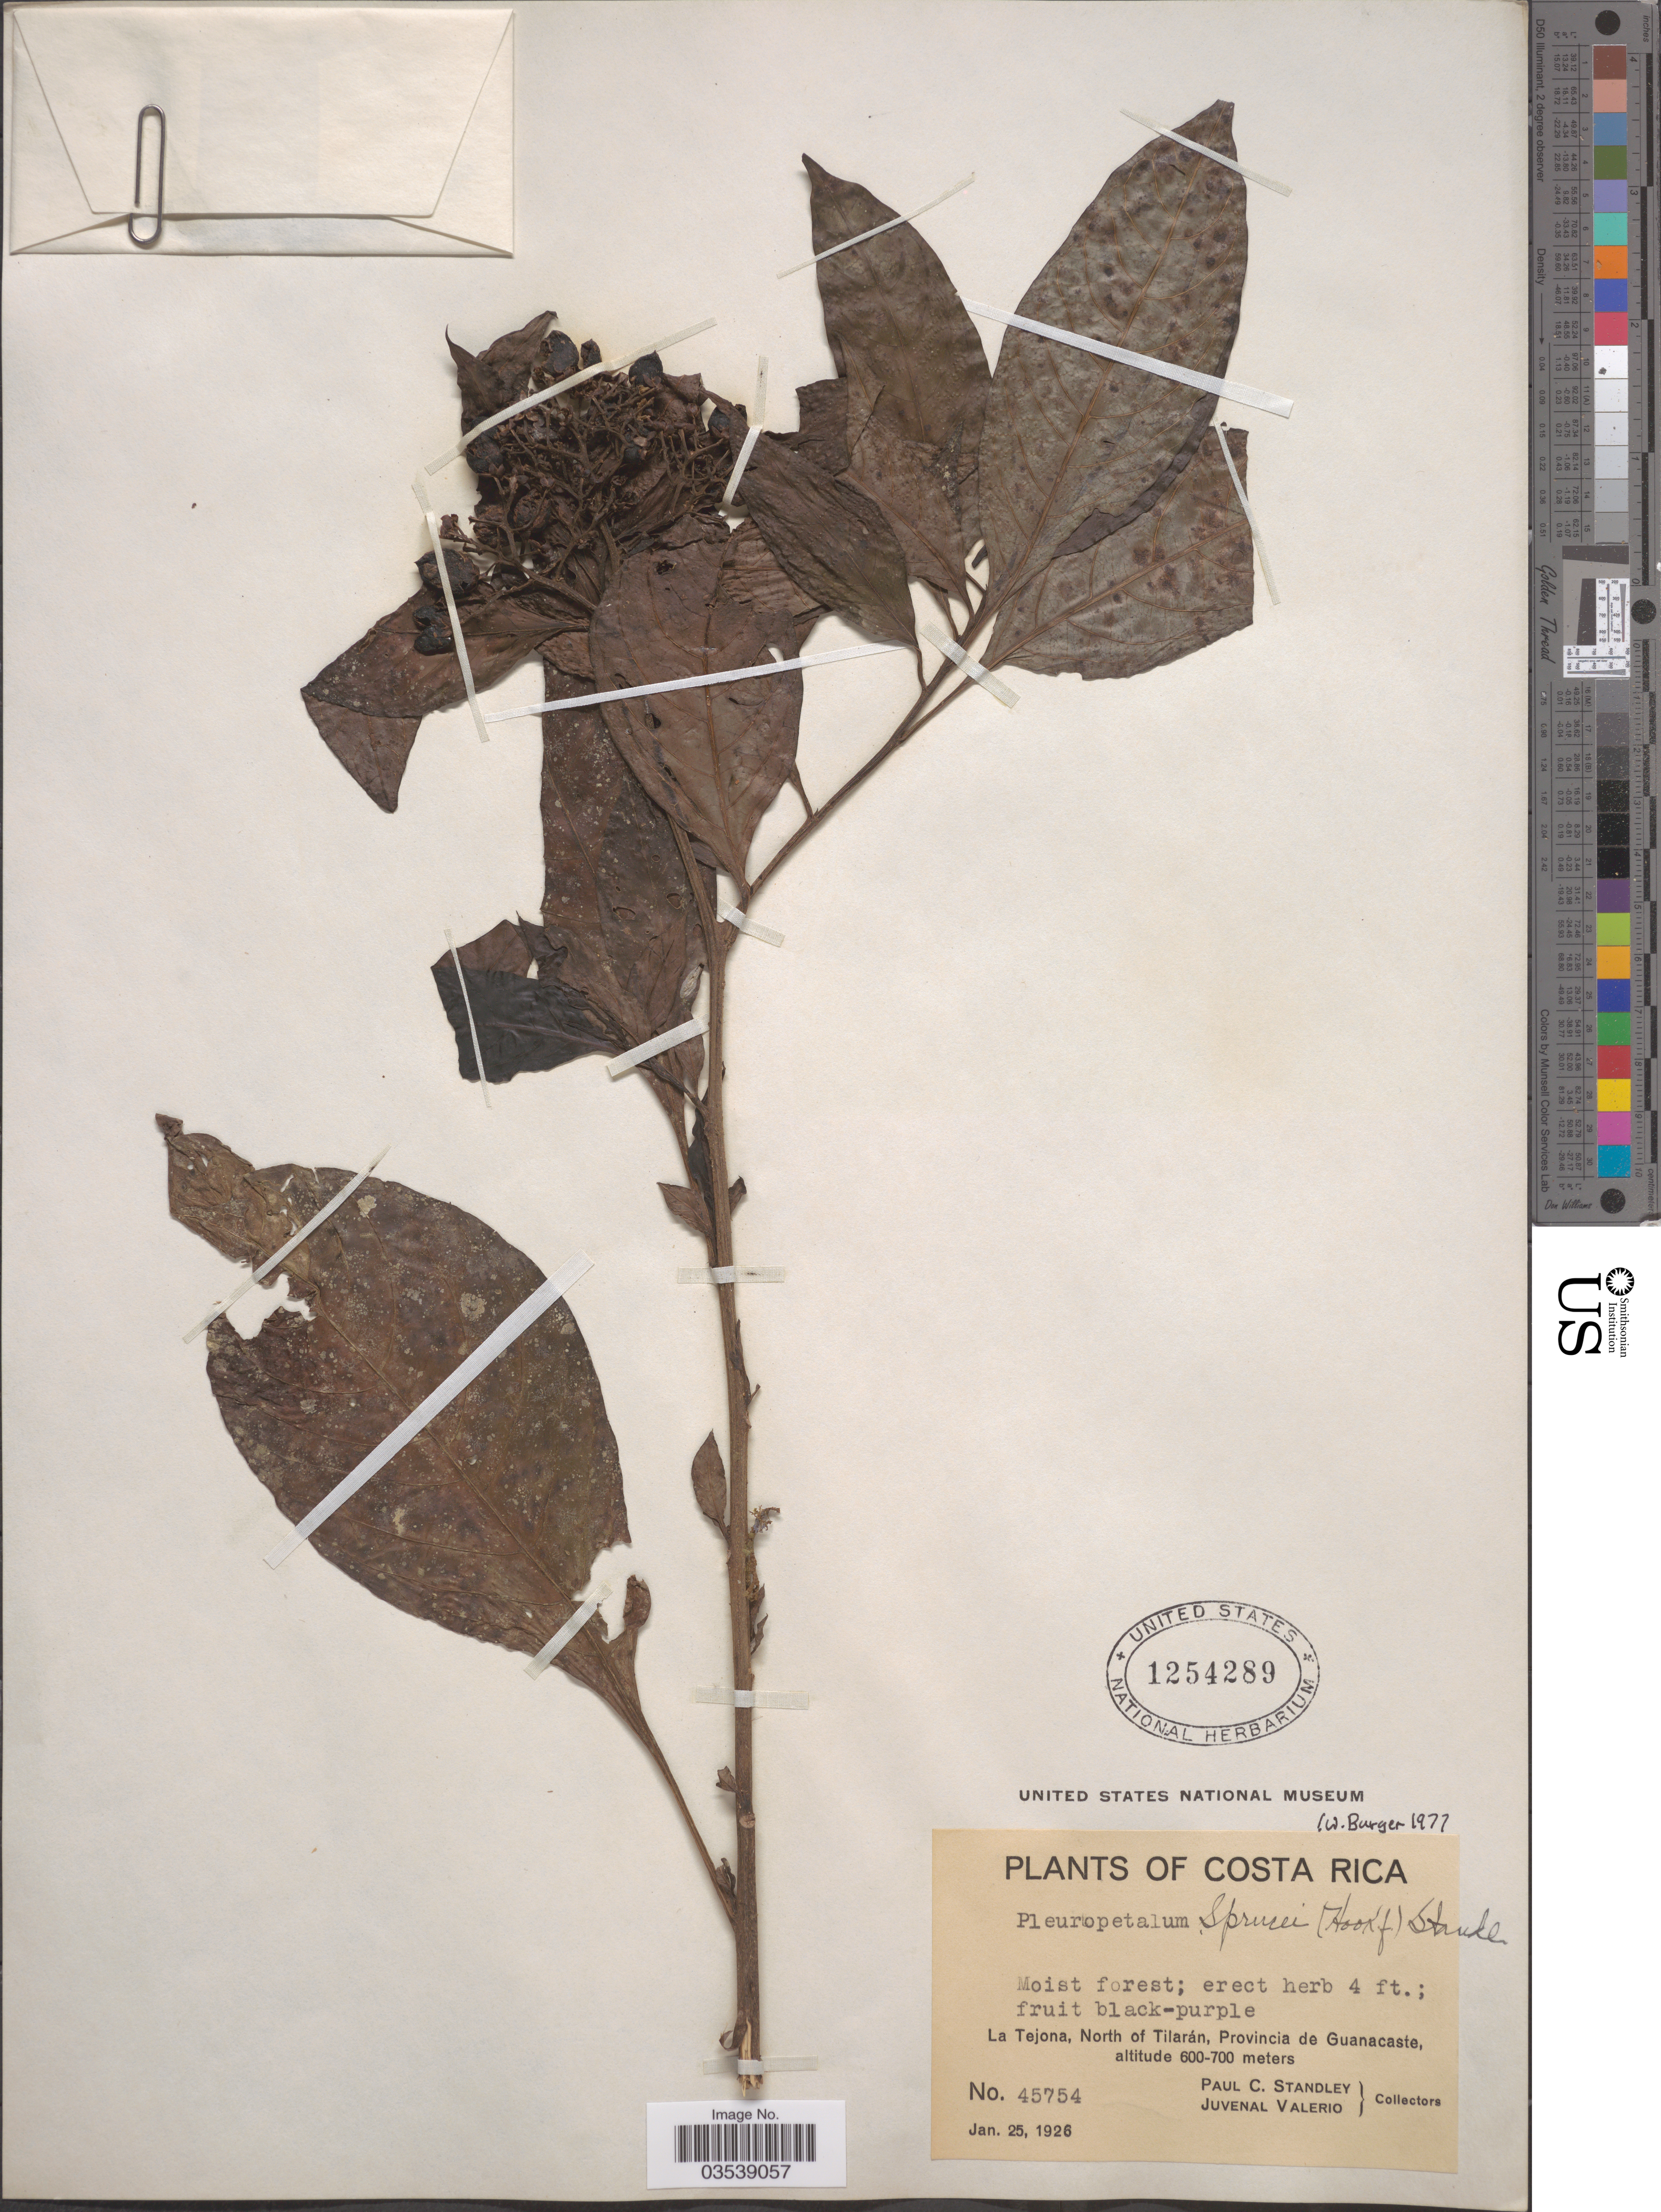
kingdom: Plantae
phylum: Tracheophyta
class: Magnoliopsida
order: Caryophyllales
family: Amaranthaceae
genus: Pleuropetalum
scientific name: Pleuropetalum sprucei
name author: (Hook. f.) Standl.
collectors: P. C. Standley & J. Valerio R.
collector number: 45754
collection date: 1926-01-25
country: Costa Rica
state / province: Guanacaste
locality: La Tejona, North of Tilarán.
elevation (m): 600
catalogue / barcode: US 1254289